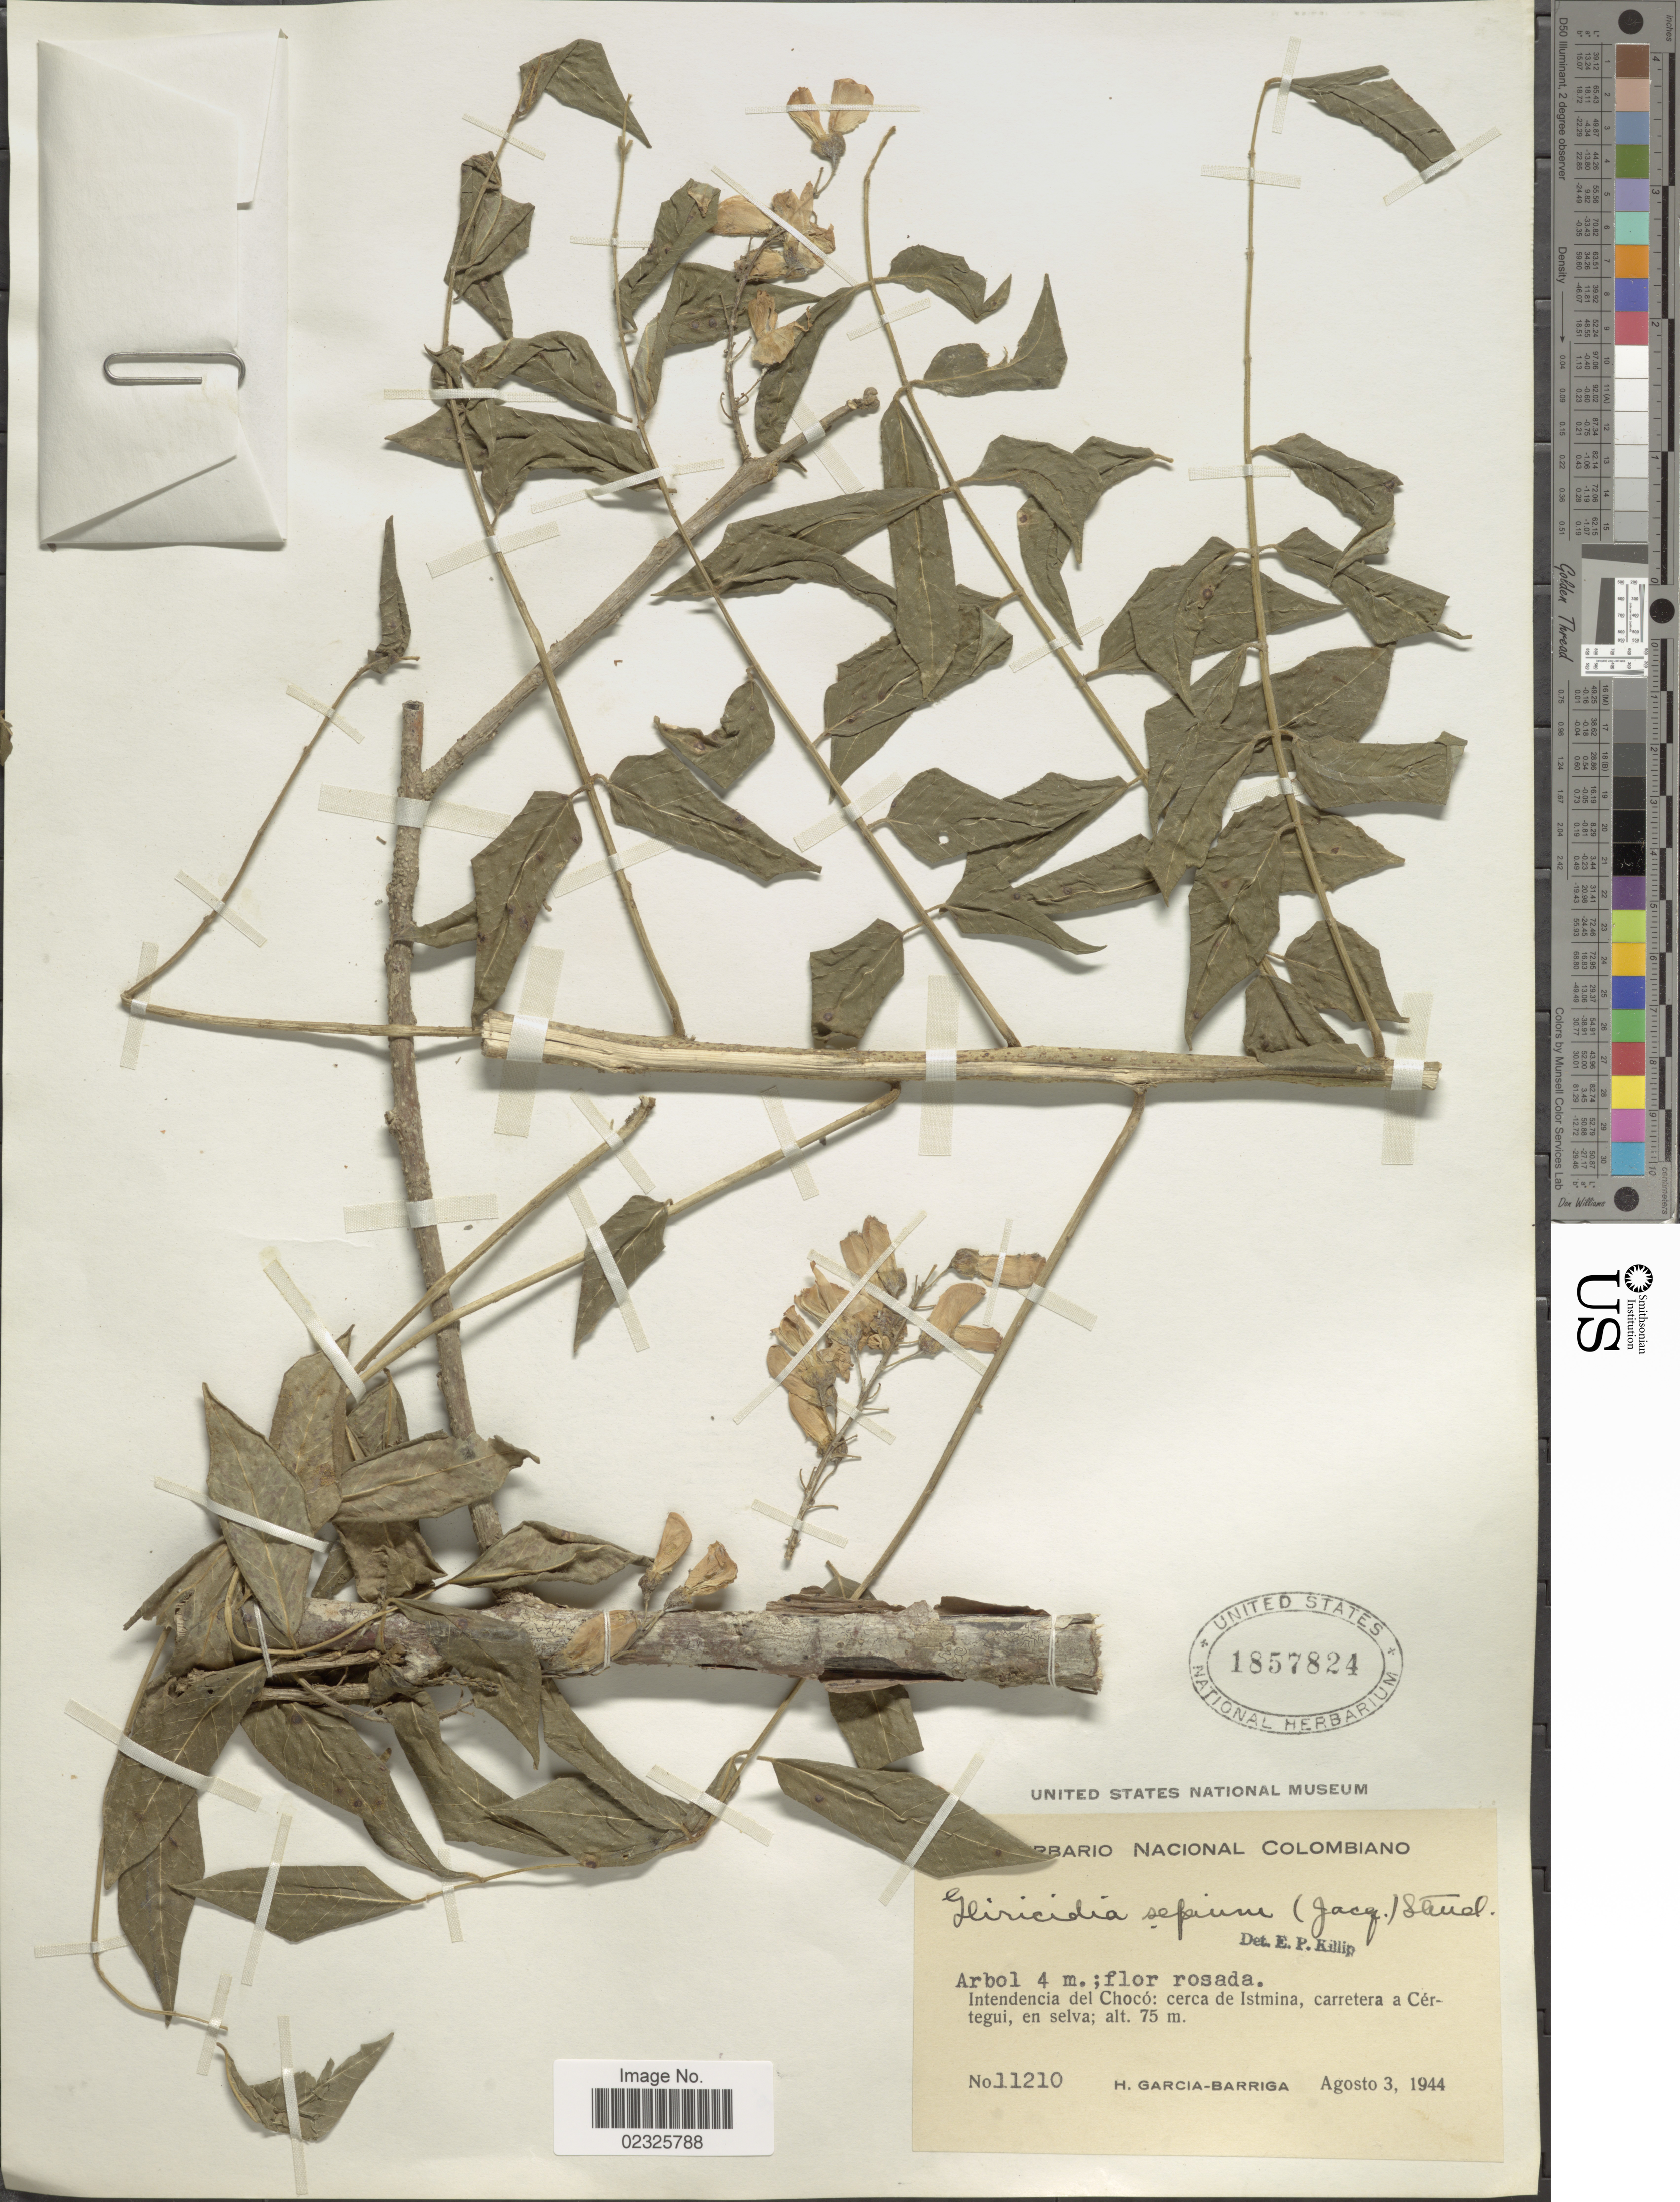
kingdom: Plantae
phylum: Tracheophyta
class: Magnoliopsida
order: Fabales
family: Fabaceae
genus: Gliricidia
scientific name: Gliricidia sepium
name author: (Jacq.) Kunth ex Walp.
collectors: H. García Barriga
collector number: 11210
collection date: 1944-08-03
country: Colombia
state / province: Chocó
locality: Intendencia del Choco: cerca de Istmina, carretera a Certegui; en selva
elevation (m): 75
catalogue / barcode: US 1857824